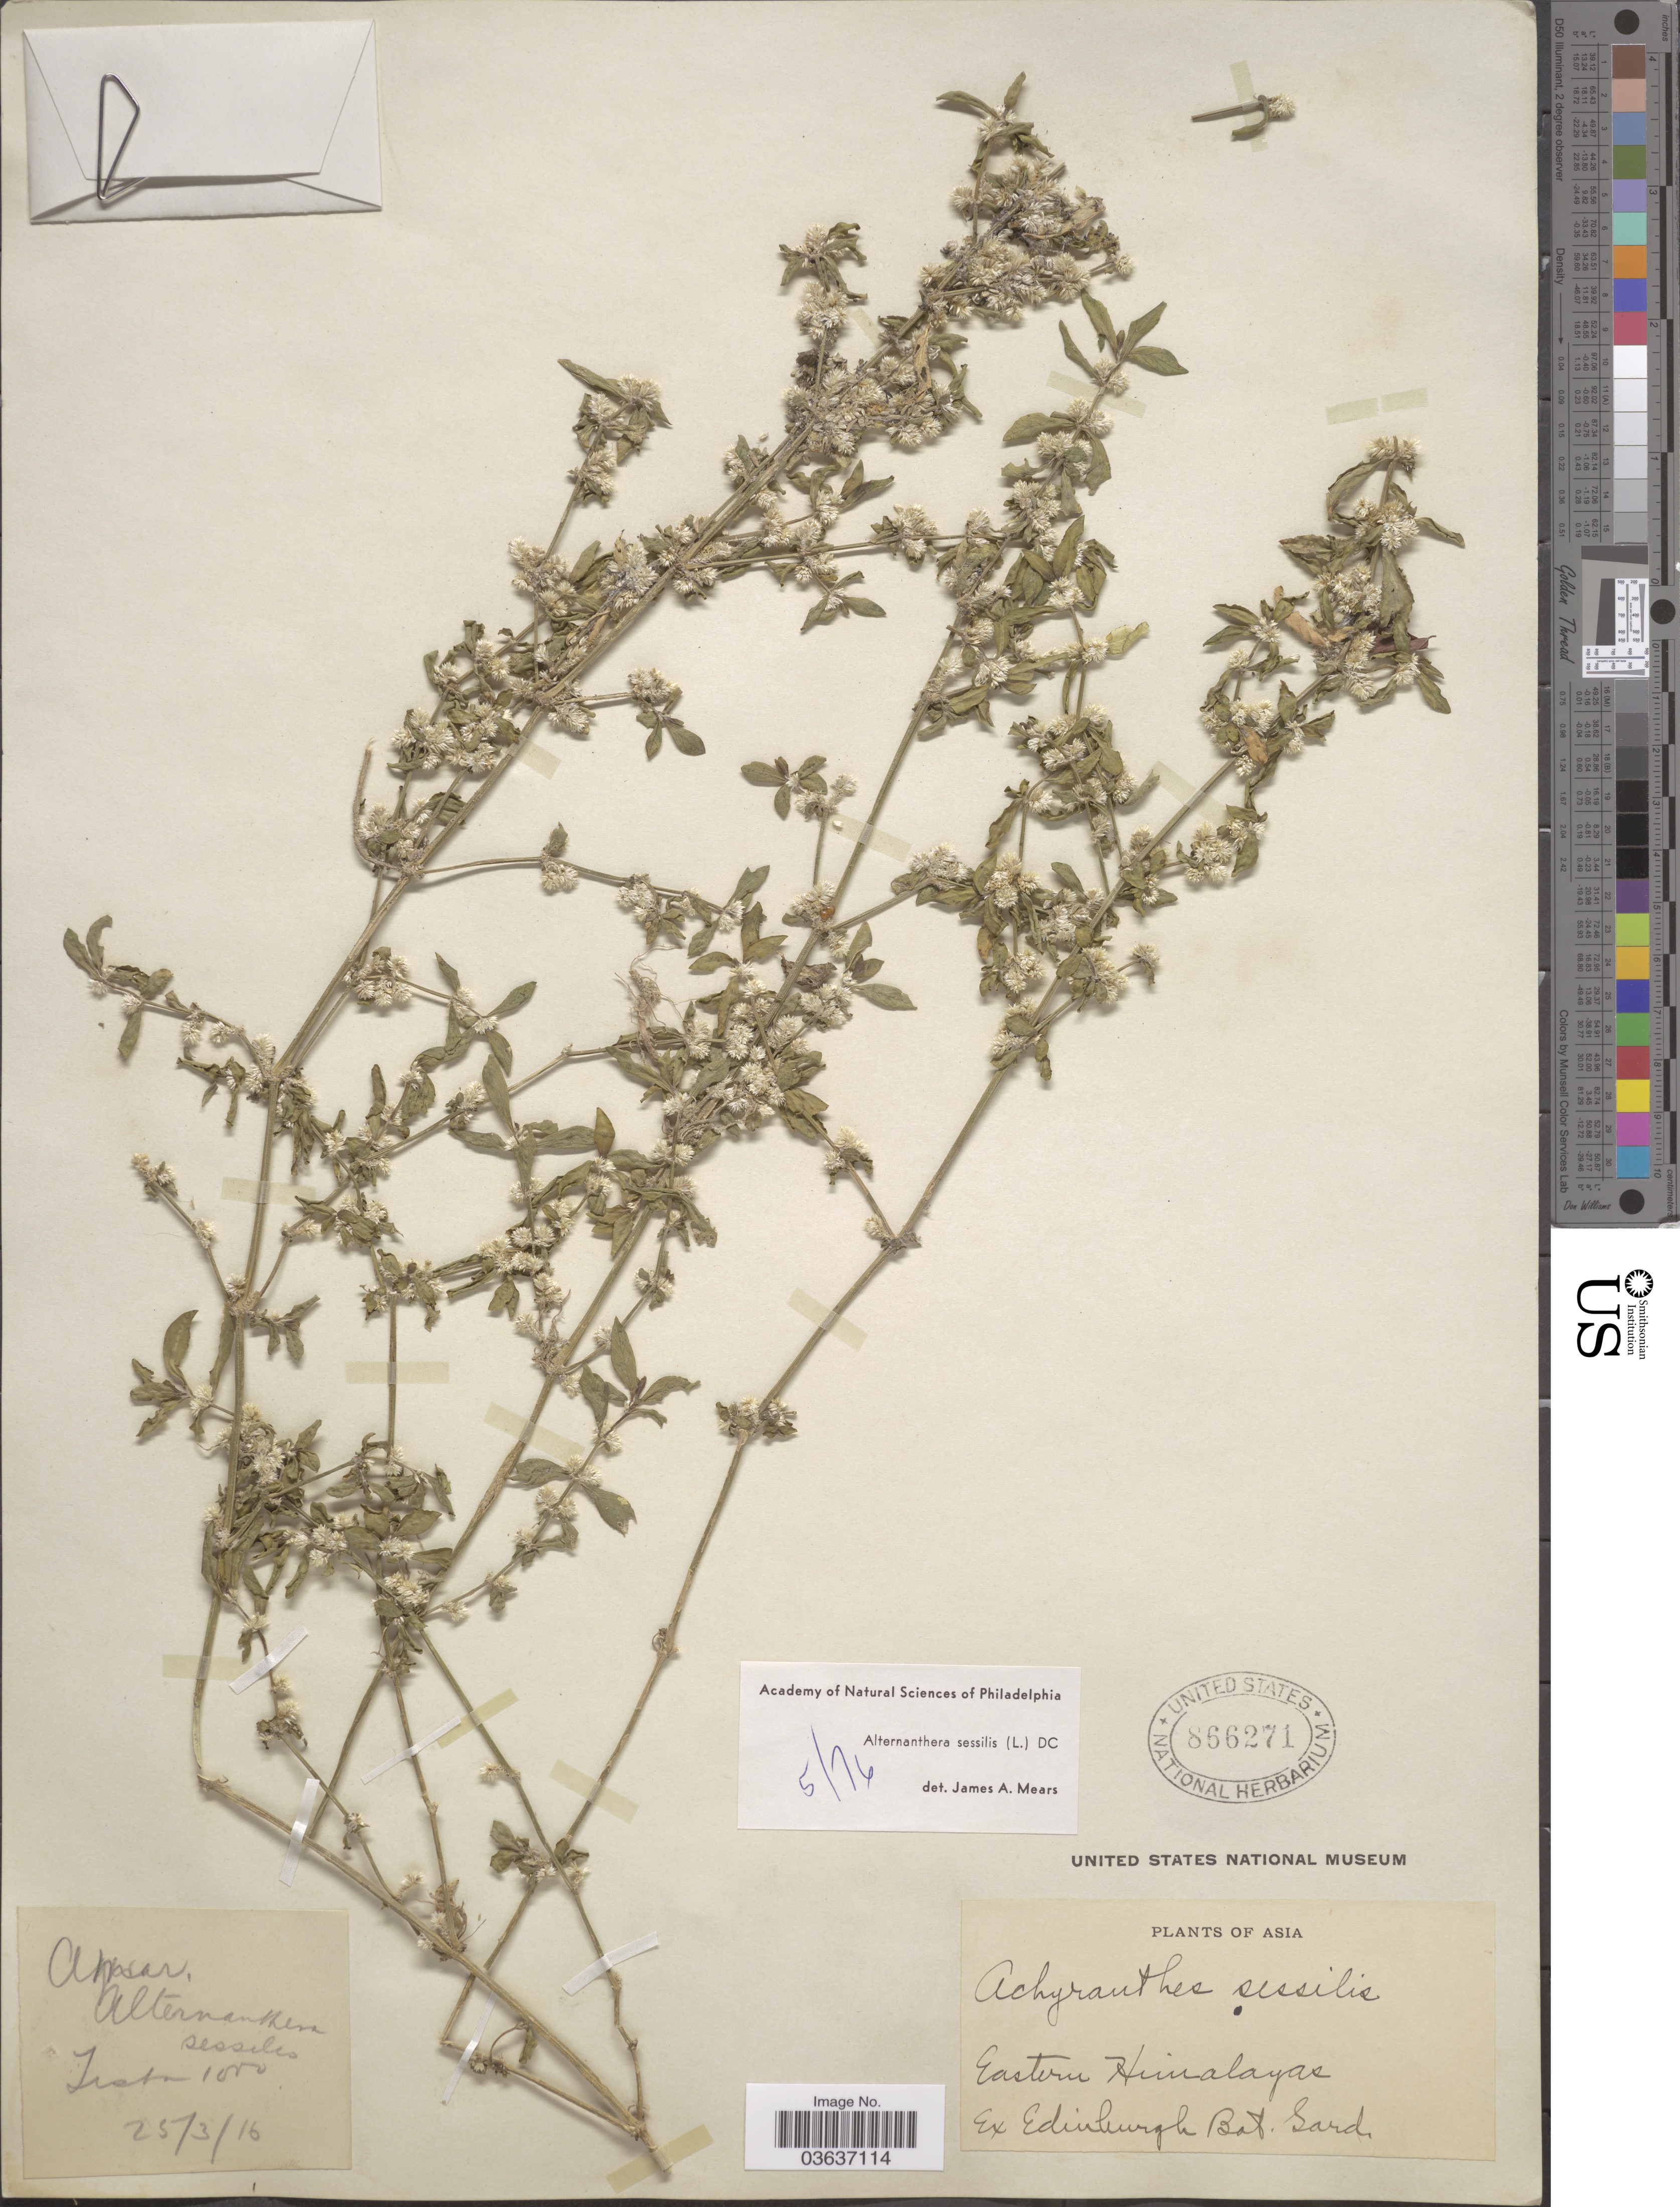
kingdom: Plantae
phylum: Tracheophyta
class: Magnoliopsida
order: Caryophyllales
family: Amaranthaceae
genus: Alternanthera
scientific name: Alternanthera sessilis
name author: (L.) DC.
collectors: Royal Botanic Garden Edinburgh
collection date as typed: Transcribed d/m/y: 25/3/16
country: India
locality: Asia. Eastern Himalayas. Tista.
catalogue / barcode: US 866271